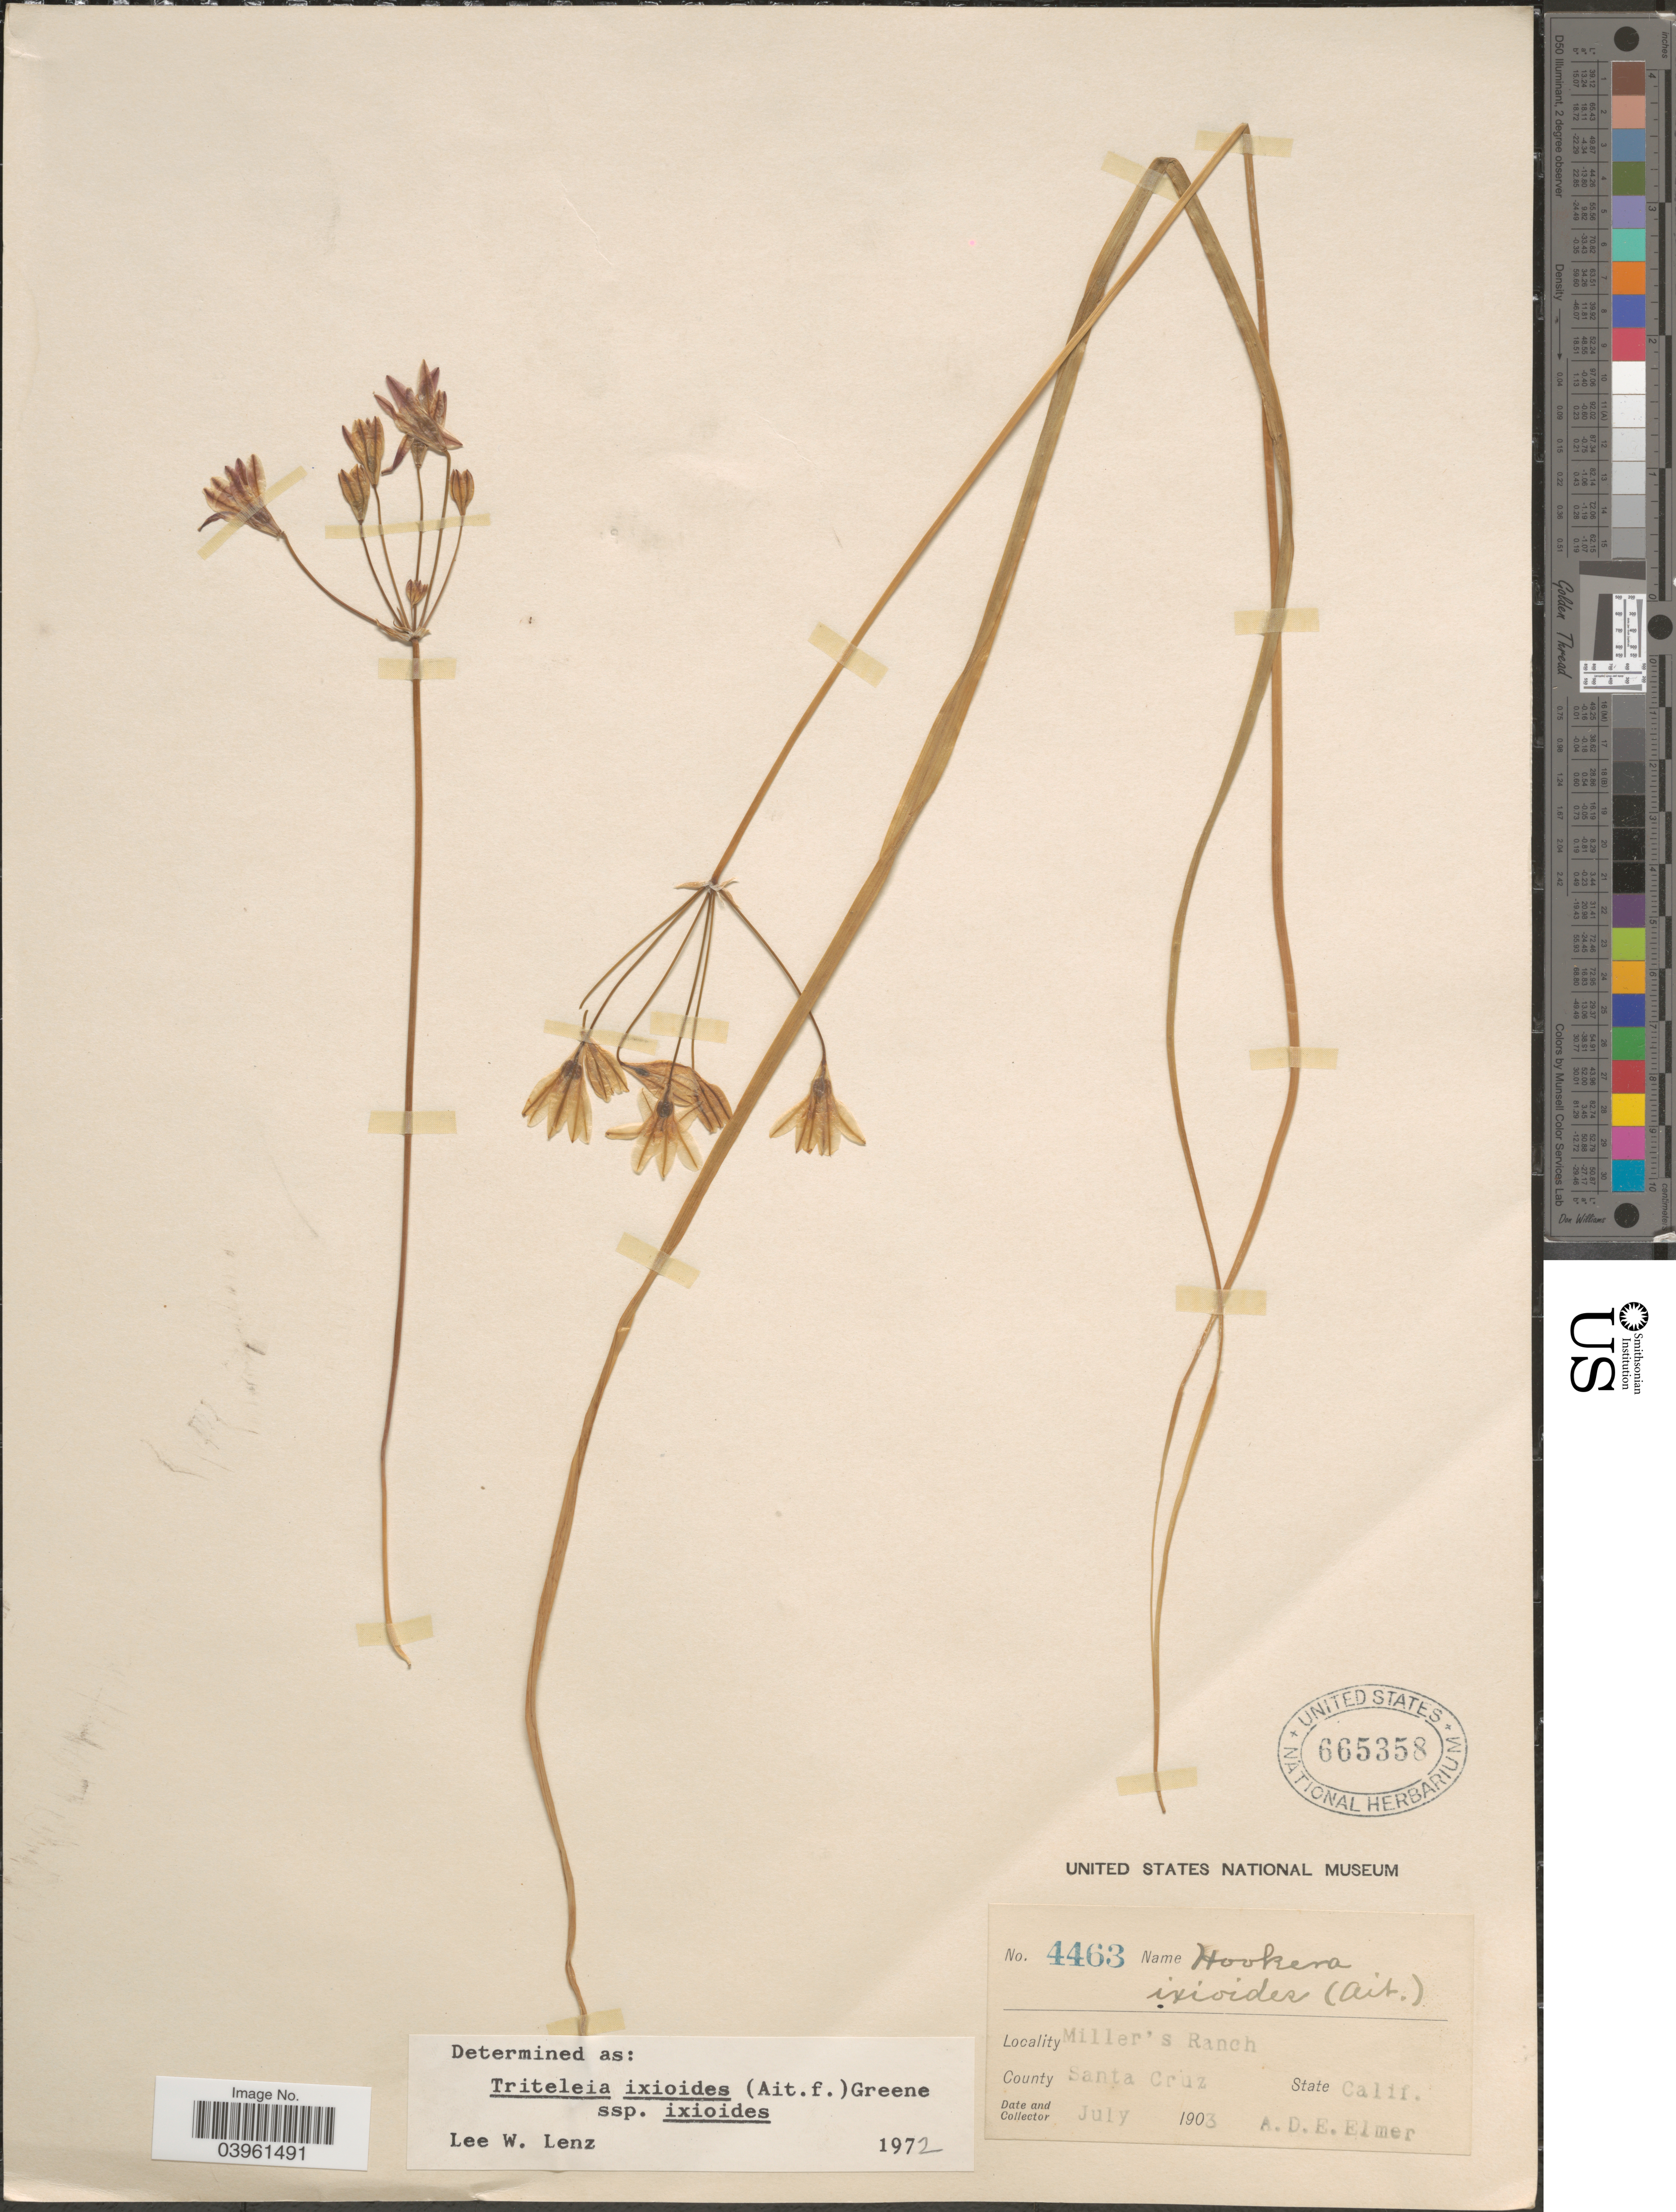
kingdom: Plantae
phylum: Tracheophyta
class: Liliopsida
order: Asparagales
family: Asparagaceae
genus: Triteleia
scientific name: Triteleia ixioides subsp. ixioides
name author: (R. Br.) Greene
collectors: A. D. E. Elmer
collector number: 4463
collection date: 1903-07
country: United States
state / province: California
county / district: Santa Cruz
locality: Miller's Ranch. County Santa Cruz.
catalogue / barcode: US 665358